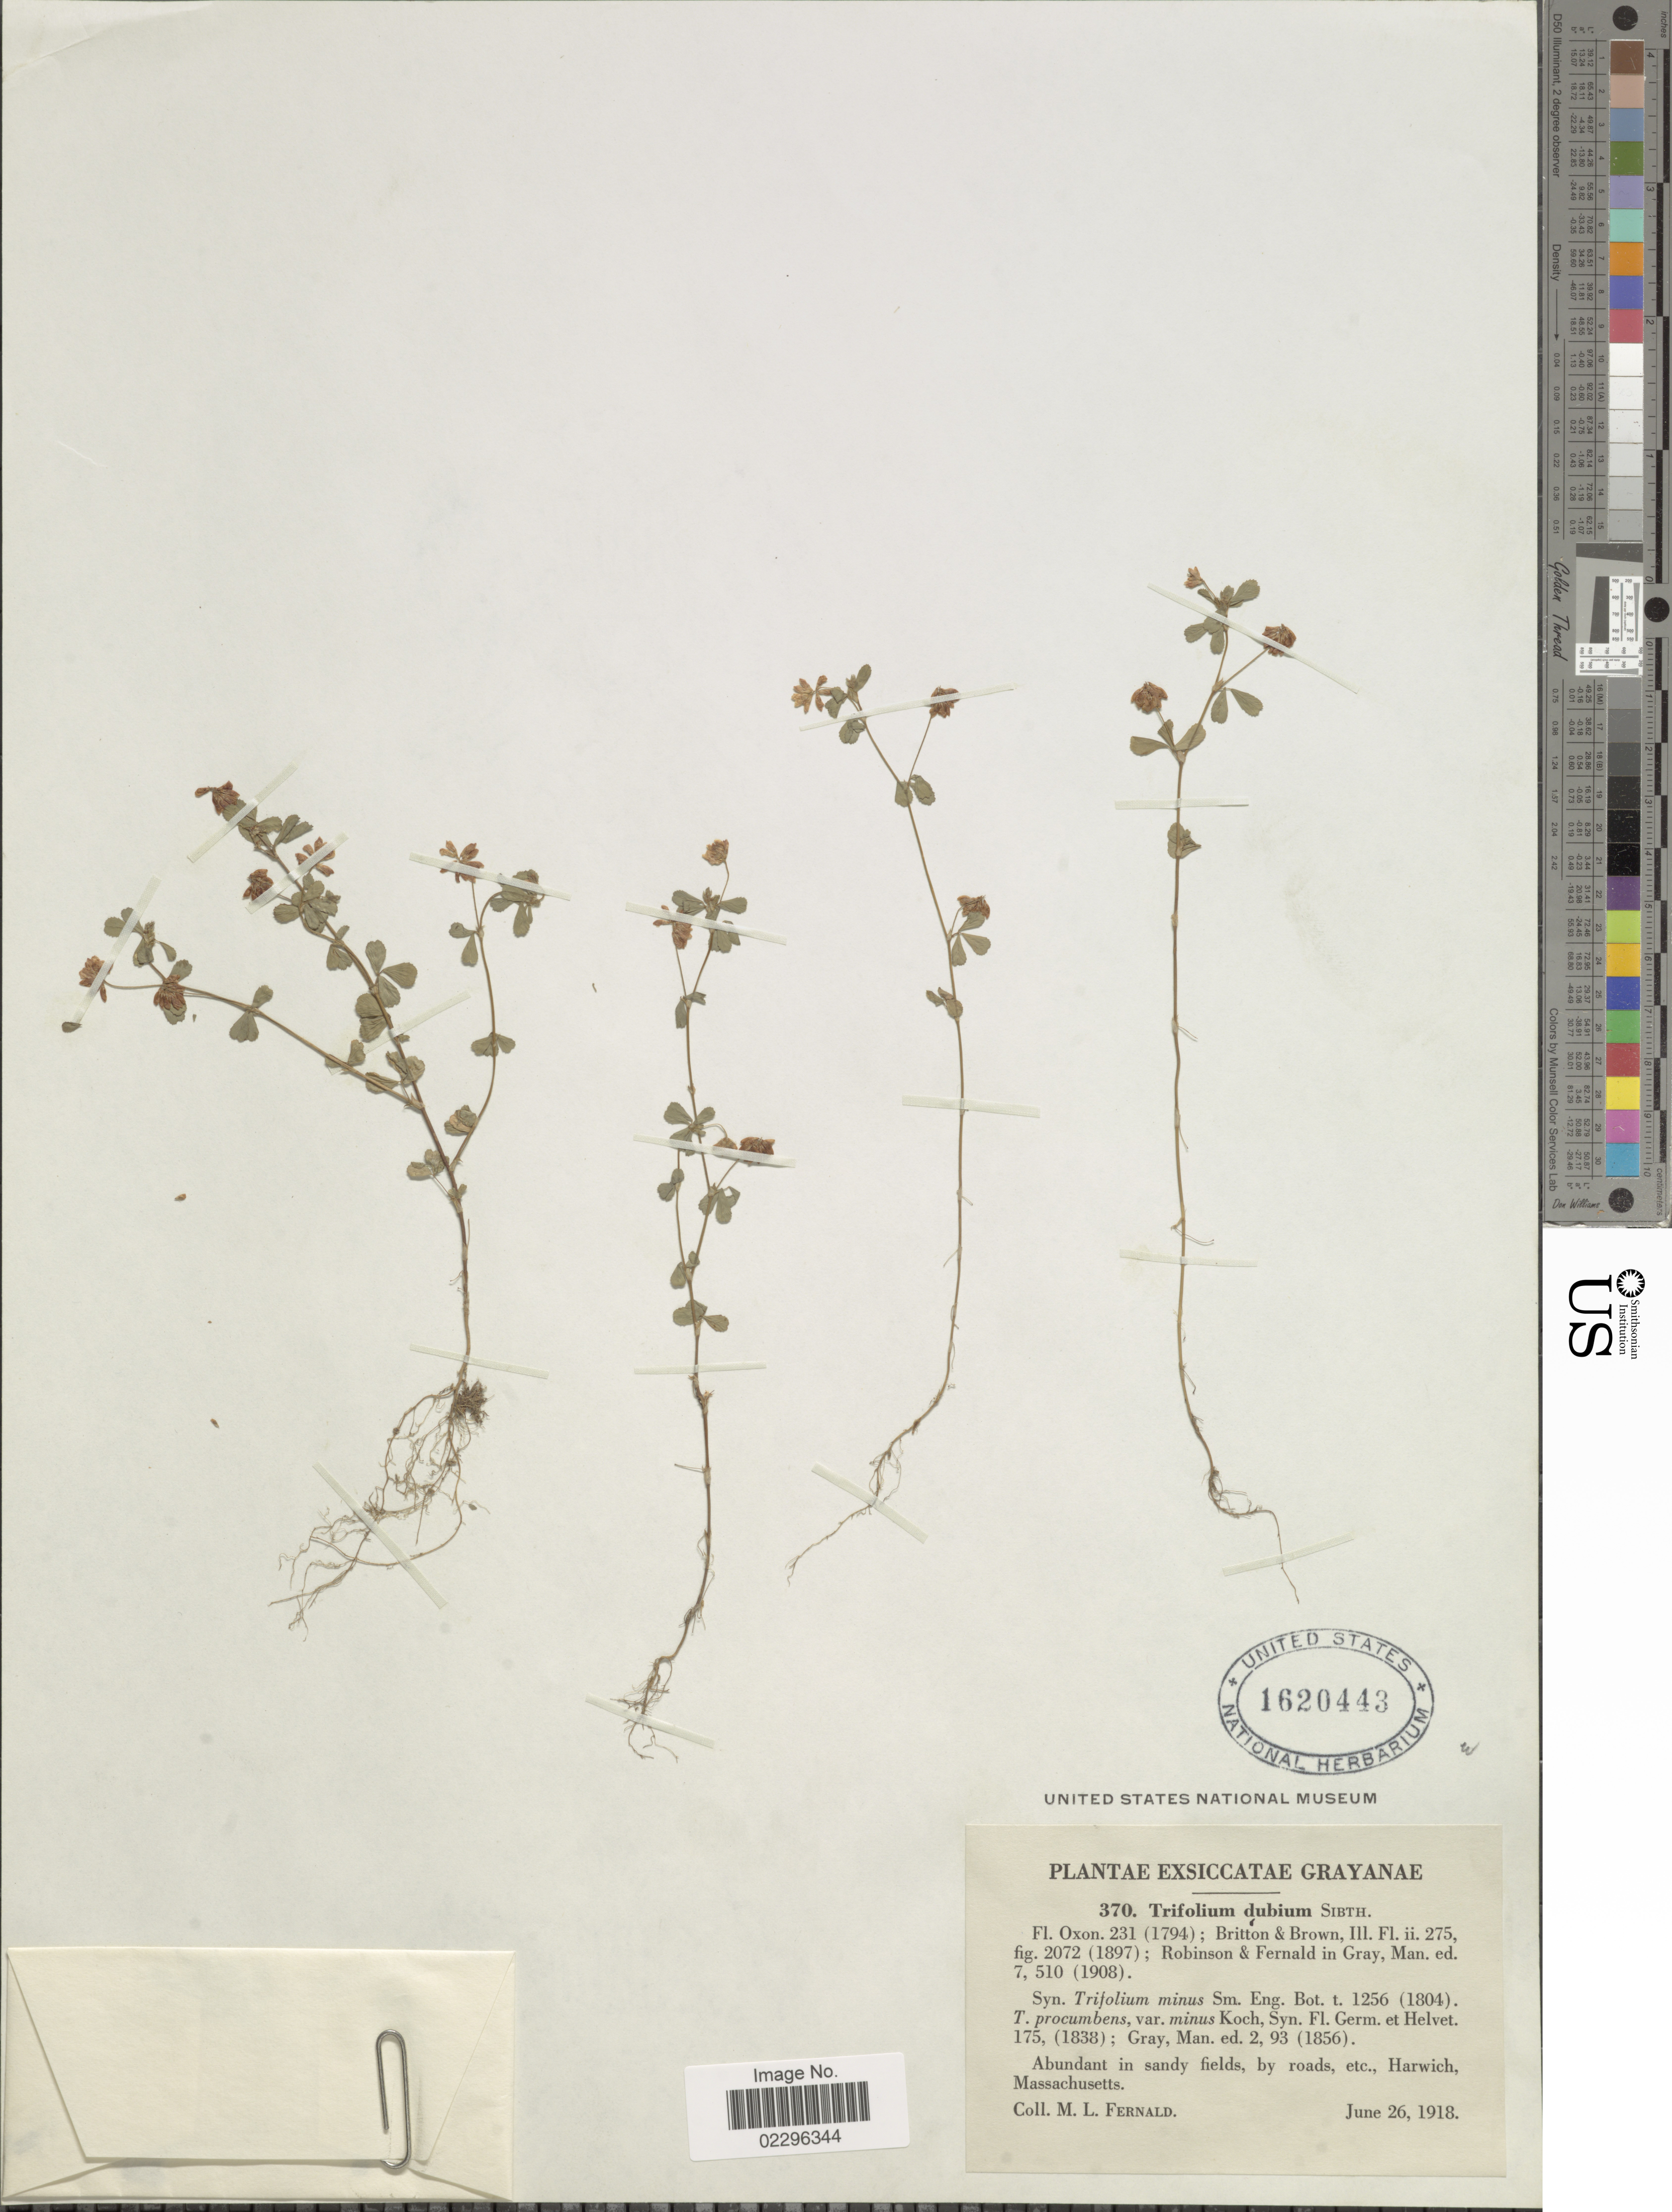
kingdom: Plantae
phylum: Tracheophyta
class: Magnoliopsida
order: Fabales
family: Fabaceae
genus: Trifolium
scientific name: Trifolium dubium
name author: Sibth.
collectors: M. L. Fernald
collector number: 370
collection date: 1918-06-26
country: United States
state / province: Massachusetts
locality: Exsiccatae Grayanae. Harwich.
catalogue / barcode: US 1620443